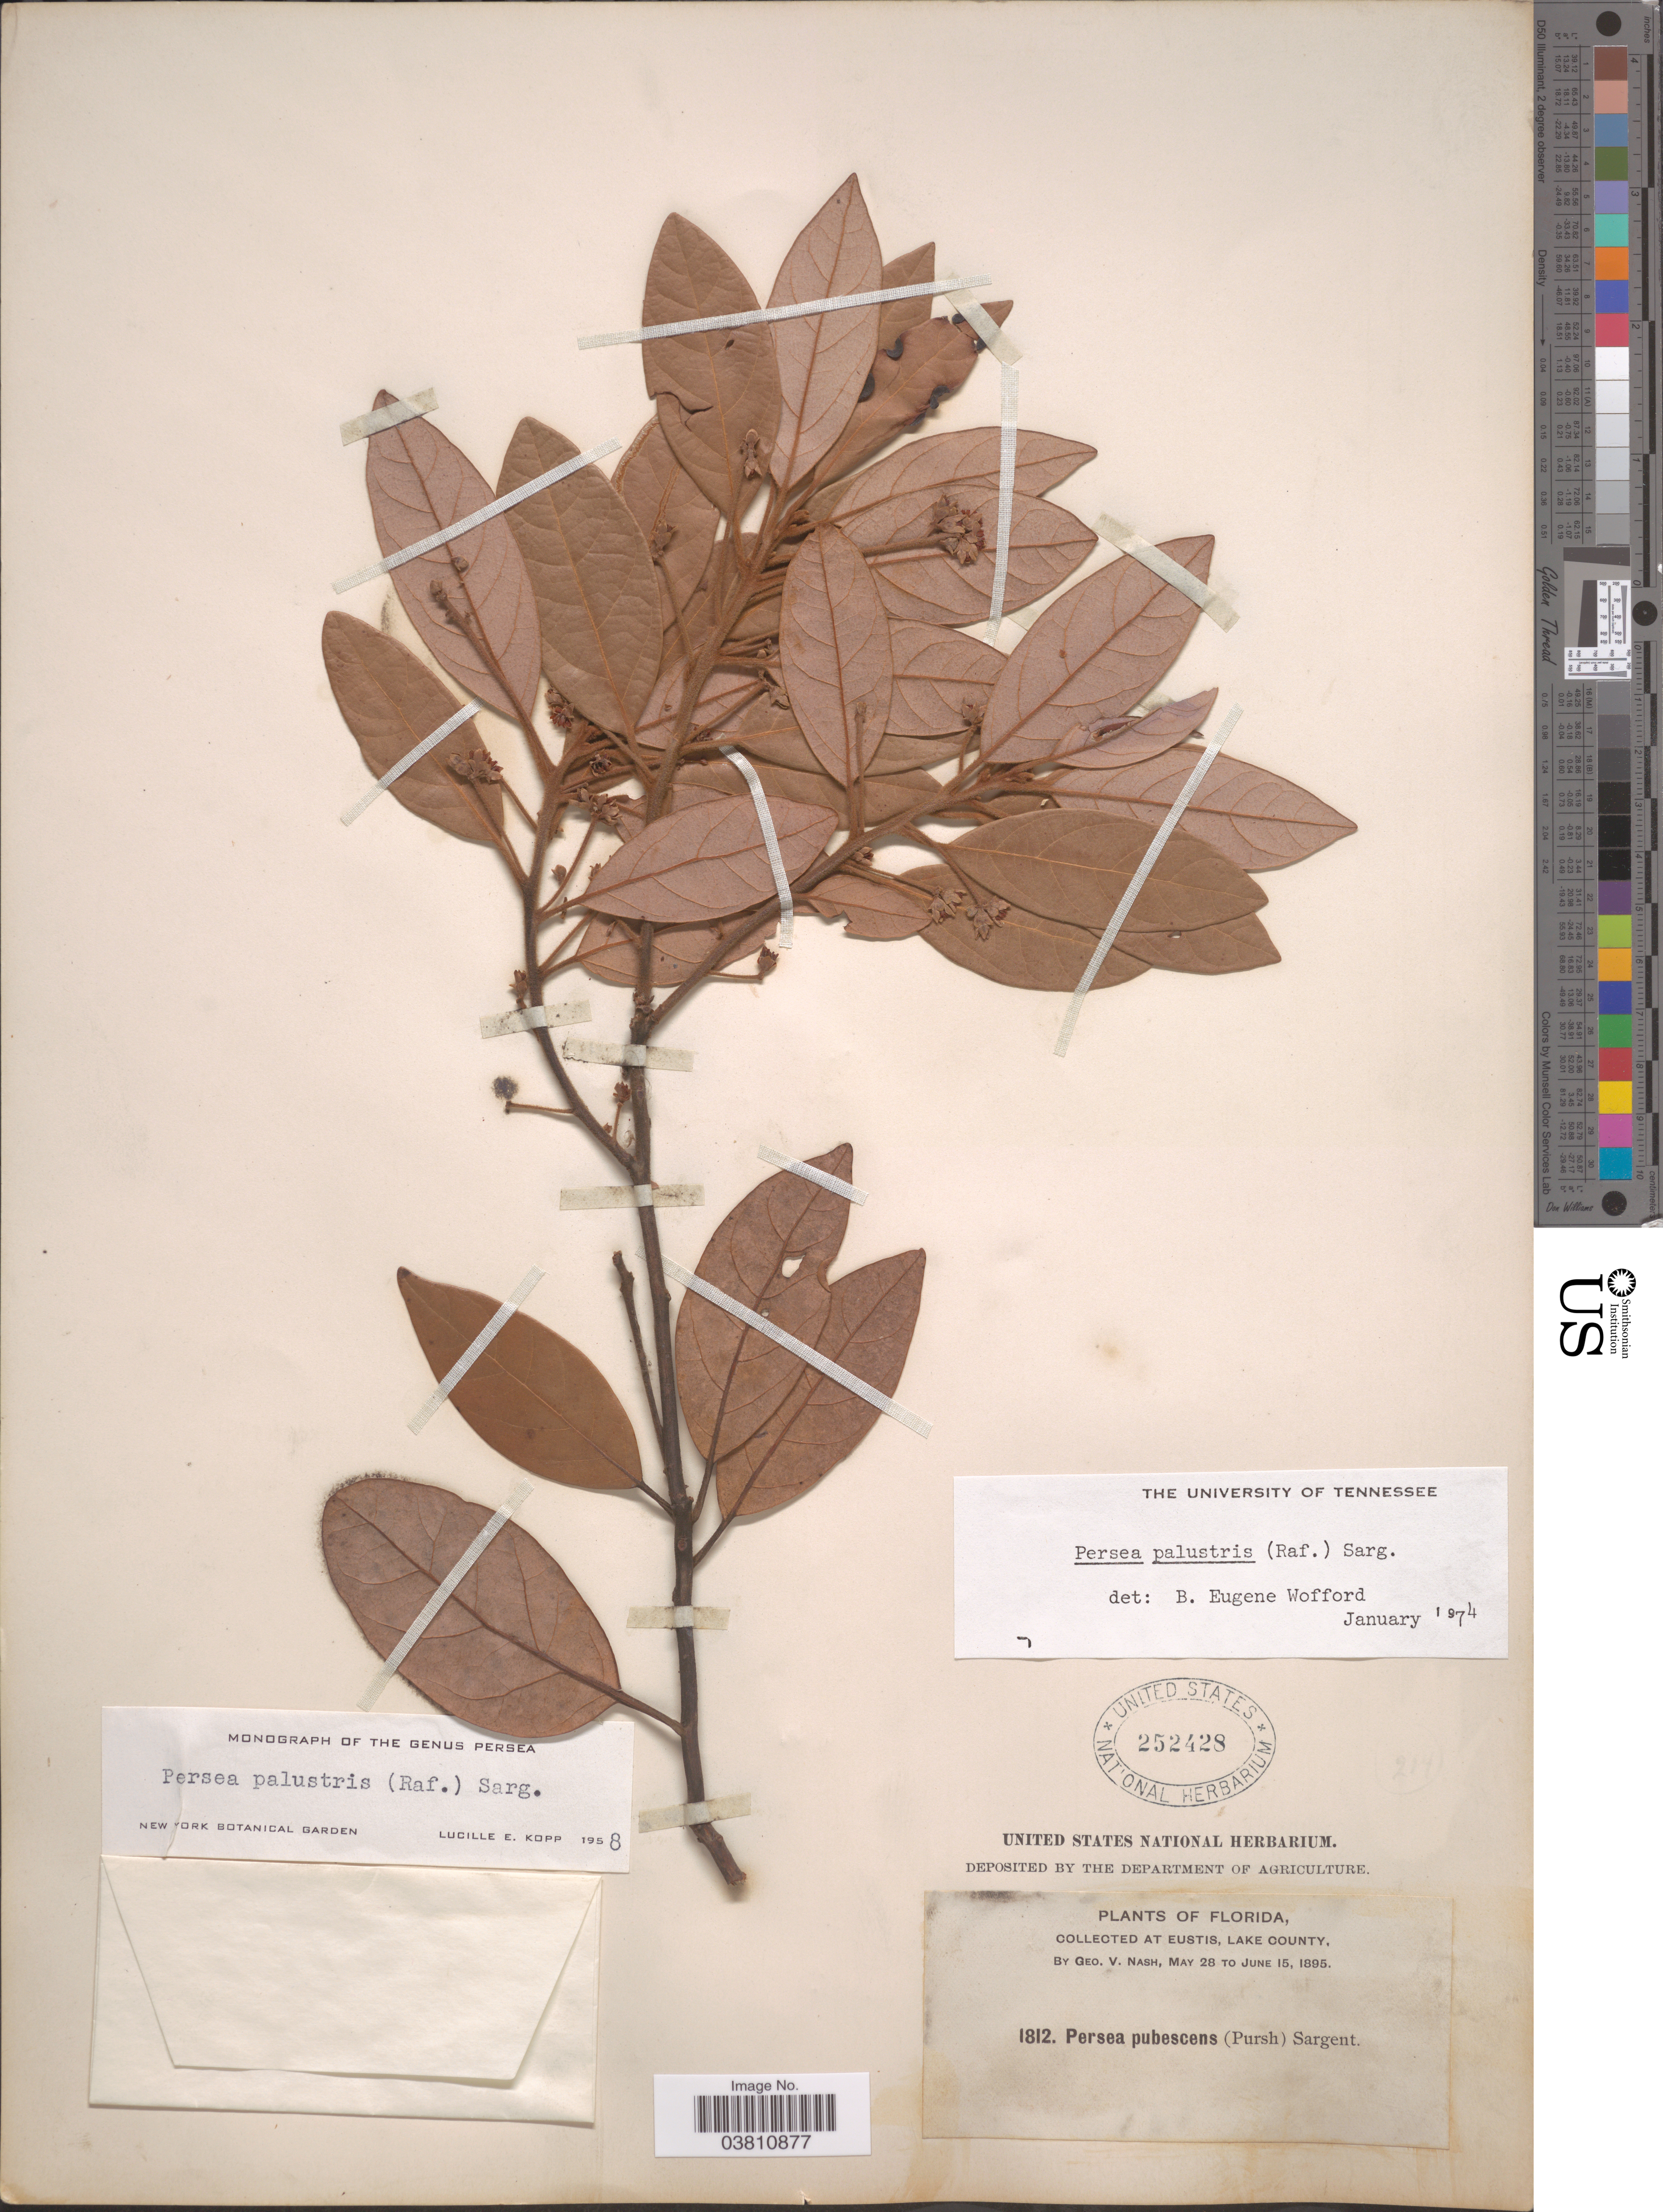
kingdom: Plantae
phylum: Tracheophyta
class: Magnoliopsida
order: Laurales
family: Lauraceae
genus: Persea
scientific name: Persea palustris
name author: (Raf.) Sarg.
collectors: G. V. Nash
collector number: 1812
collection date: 1895-05-28/1895-06-15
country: United States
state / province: Florida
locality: At Eustis, Lake County.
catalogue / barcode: US 252428